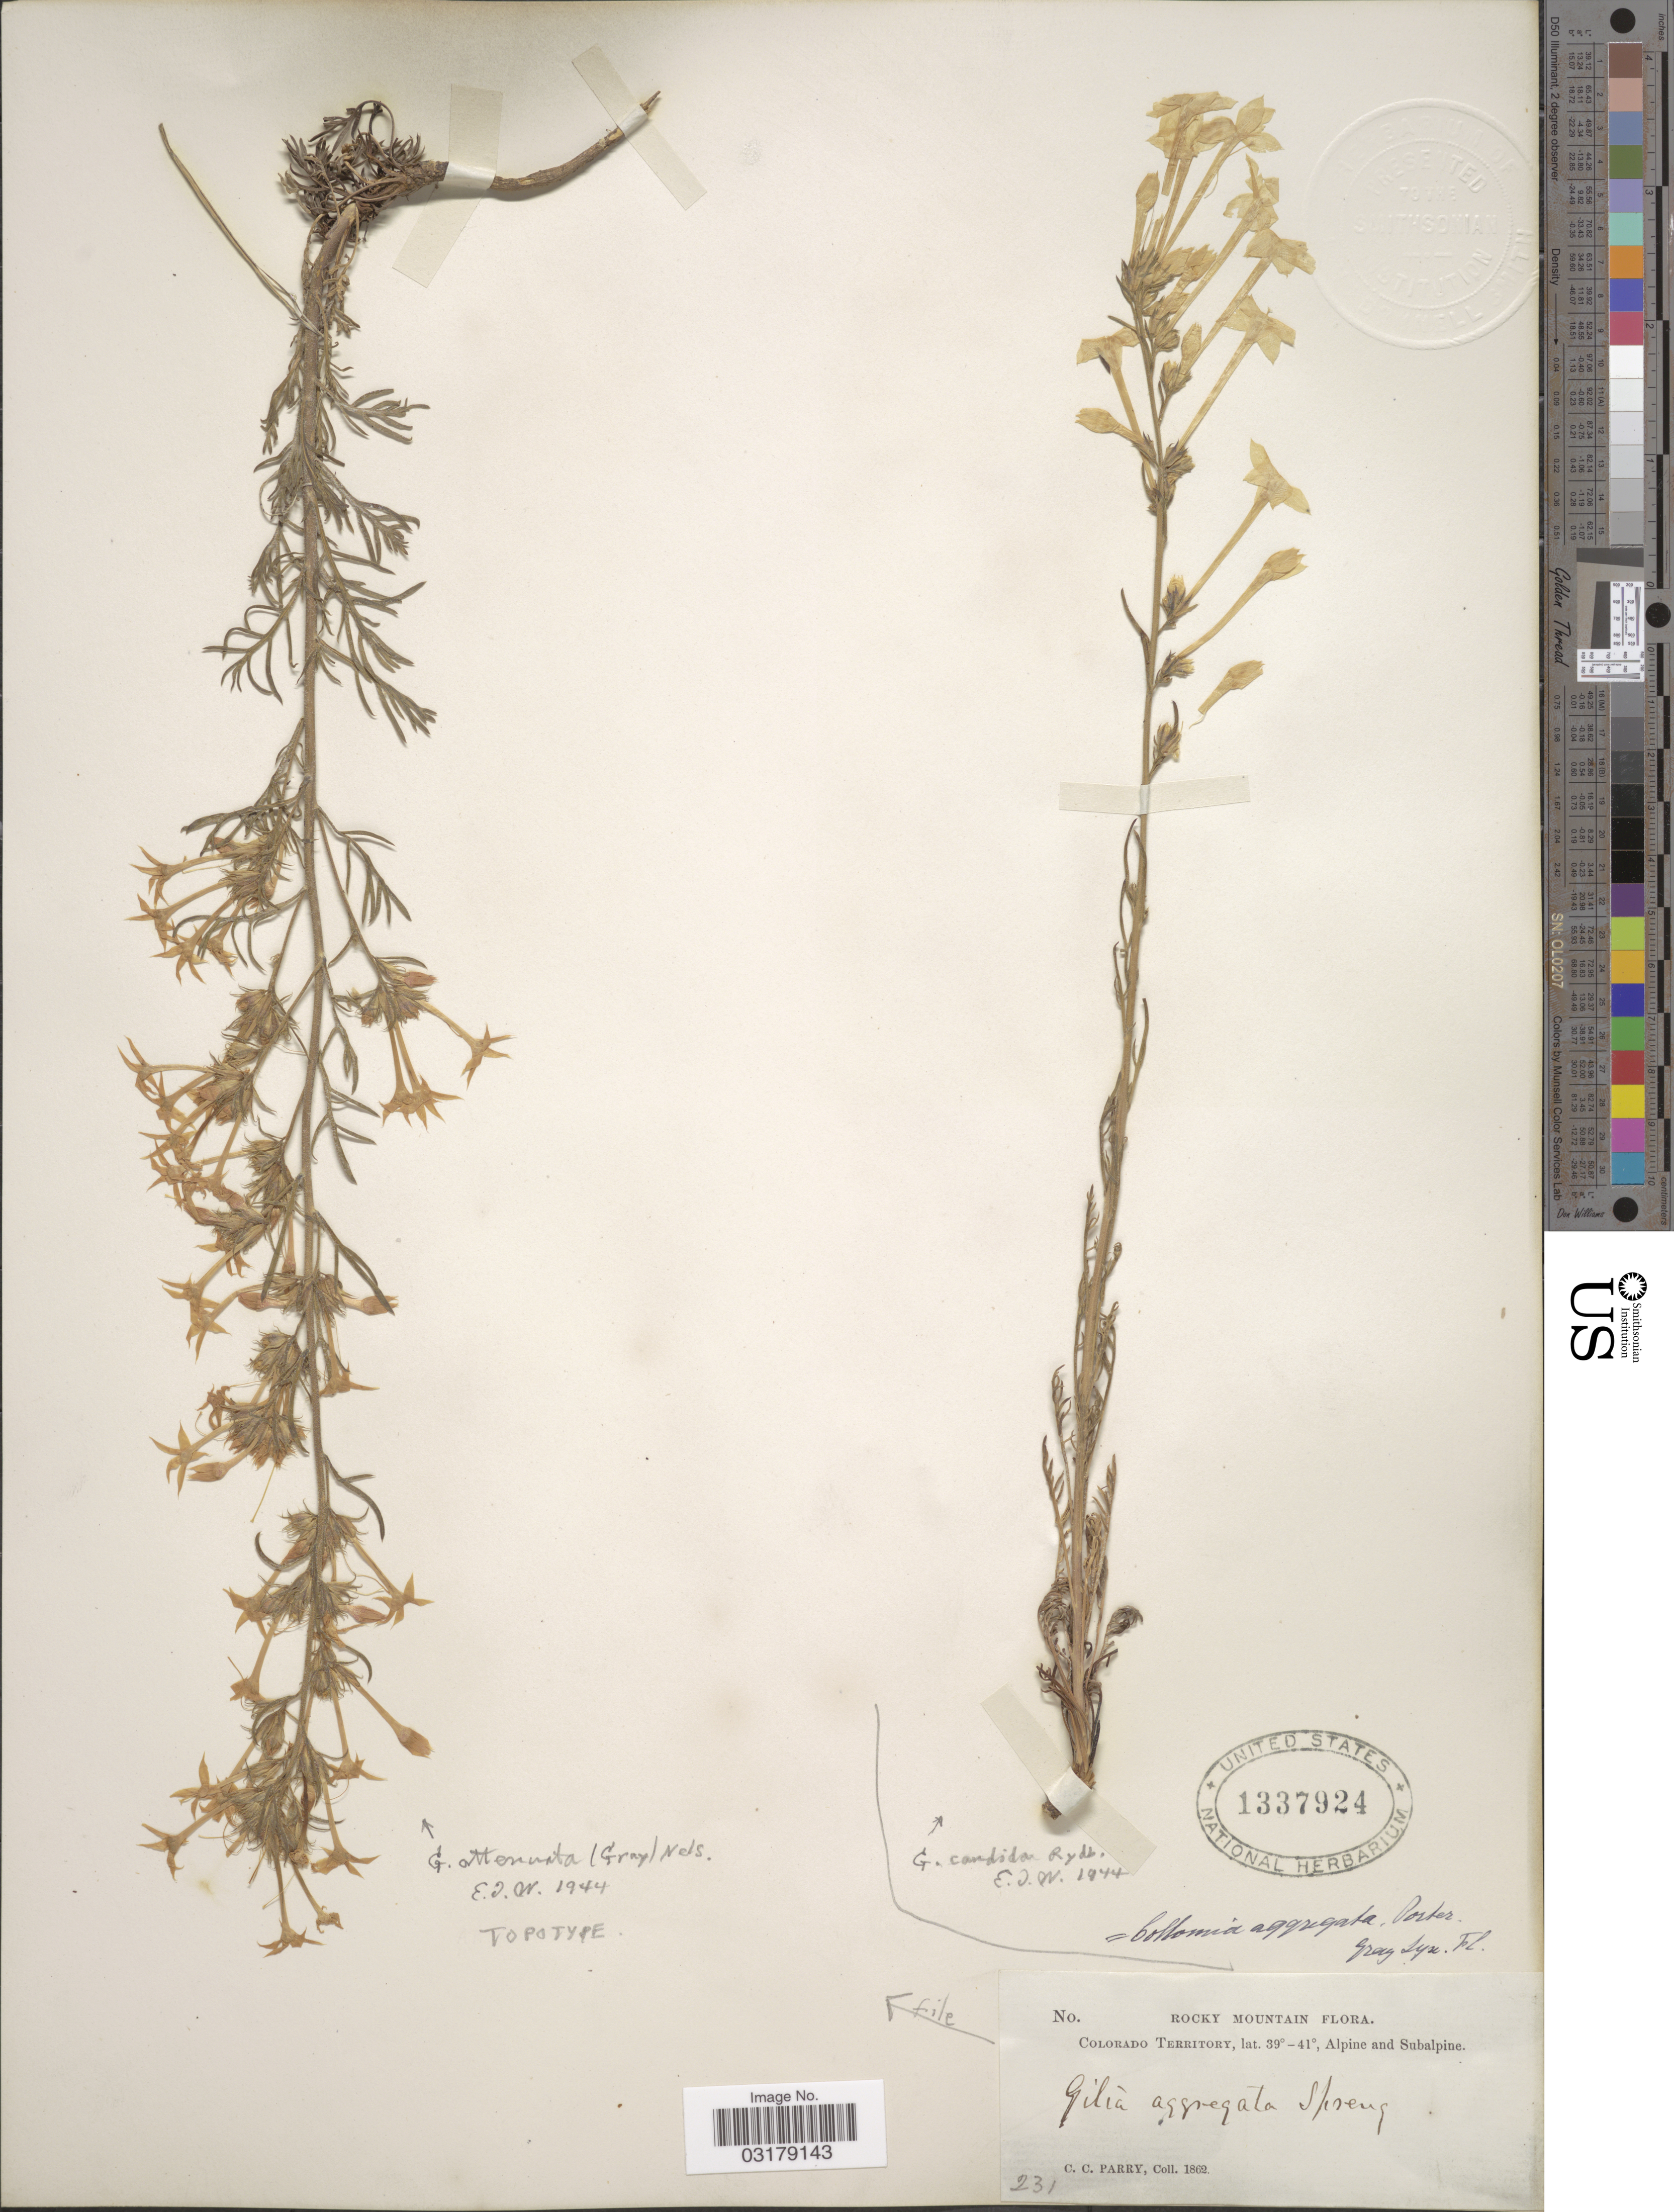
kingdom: Plantae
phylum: Tracheophyta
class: Magnoliopsida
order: Ericales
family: Polemoniaceae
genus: Ipomopsis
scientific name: Ipomopsis aggregata subsp. attenuata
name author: (A. Gray) V.E. Grant & A.D. Grant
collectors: C. C. Parry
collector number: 231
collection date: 1862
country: United States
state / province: Colorado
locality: Rocky Mountain. Alpine and Subalpine.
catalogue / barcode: US 1337924